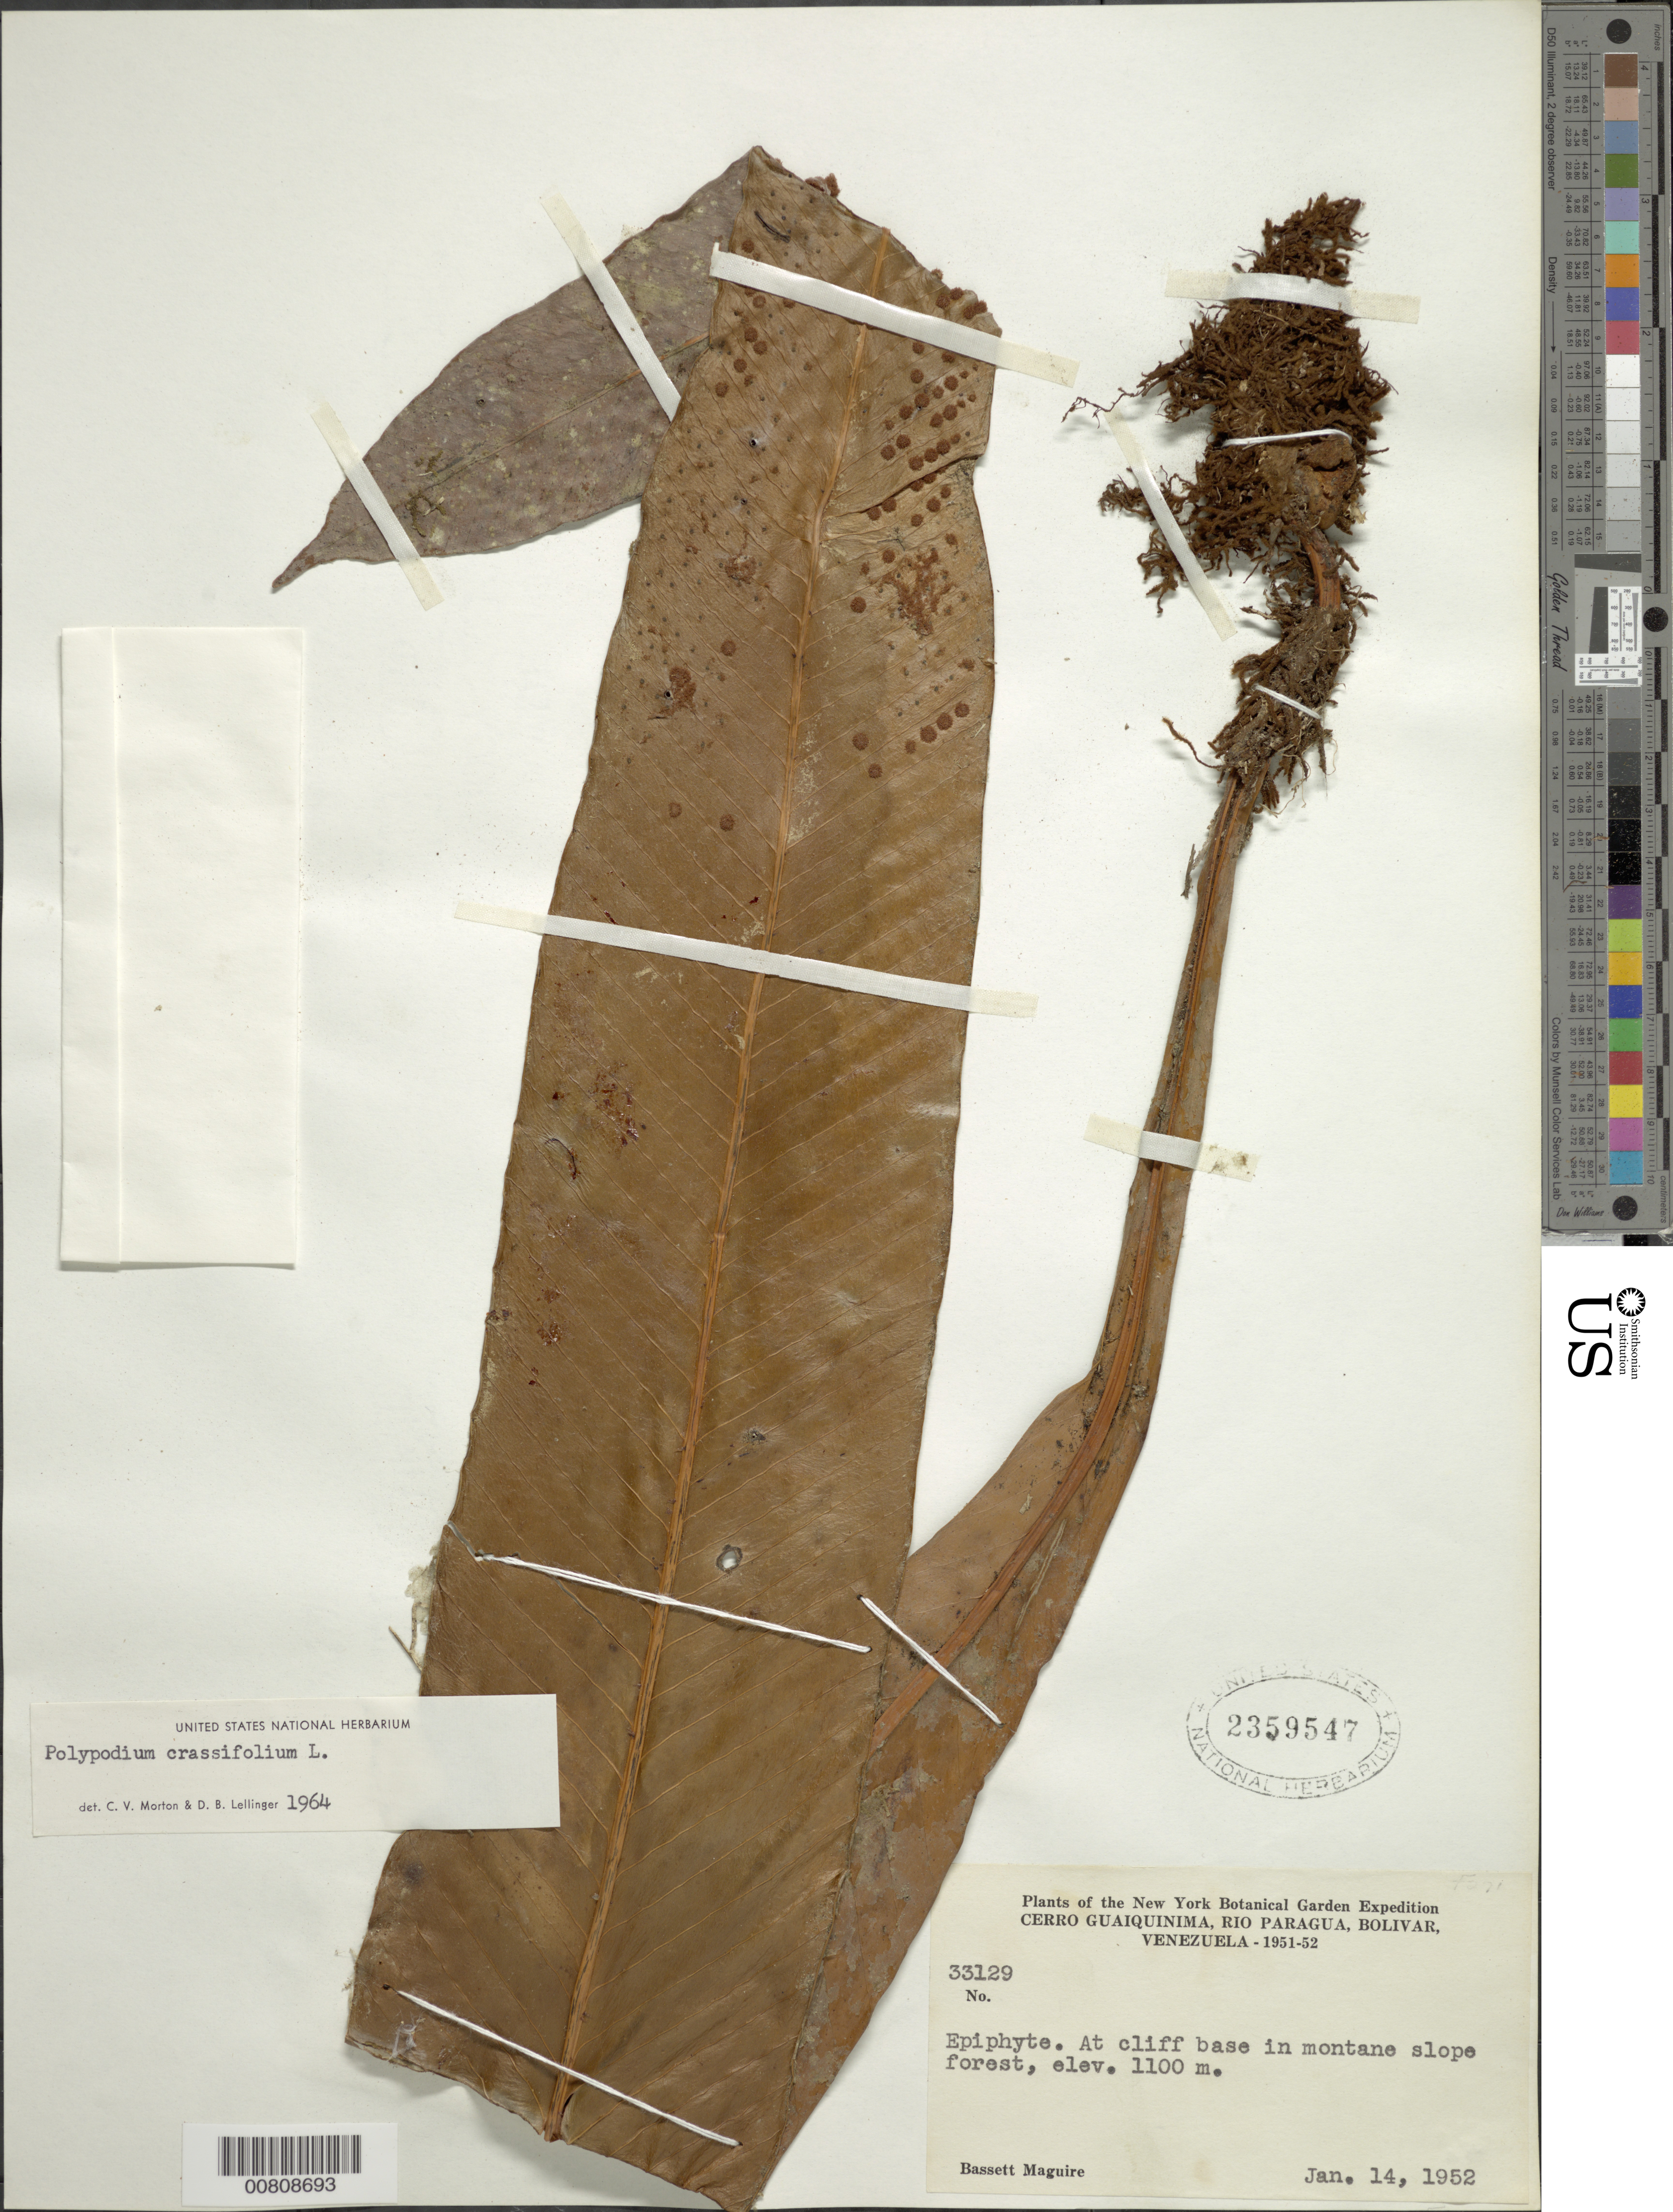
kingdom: Plantae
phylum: Tracheophyta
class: Polypodiopsida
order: Polypodiales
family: Polypodiaceae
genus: Niphidium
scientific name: Niphidium crassifolium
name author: (L.) Lellinger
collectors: B. Maguire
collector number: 33129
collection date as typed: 14-Jan-52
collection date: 1952-01-14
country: Venezuela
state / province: Bolívar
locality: Cerro Guaiquinima, Río Paragua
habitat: Cliff base in montane slope forest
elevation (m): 1100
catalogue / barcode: US 2359547